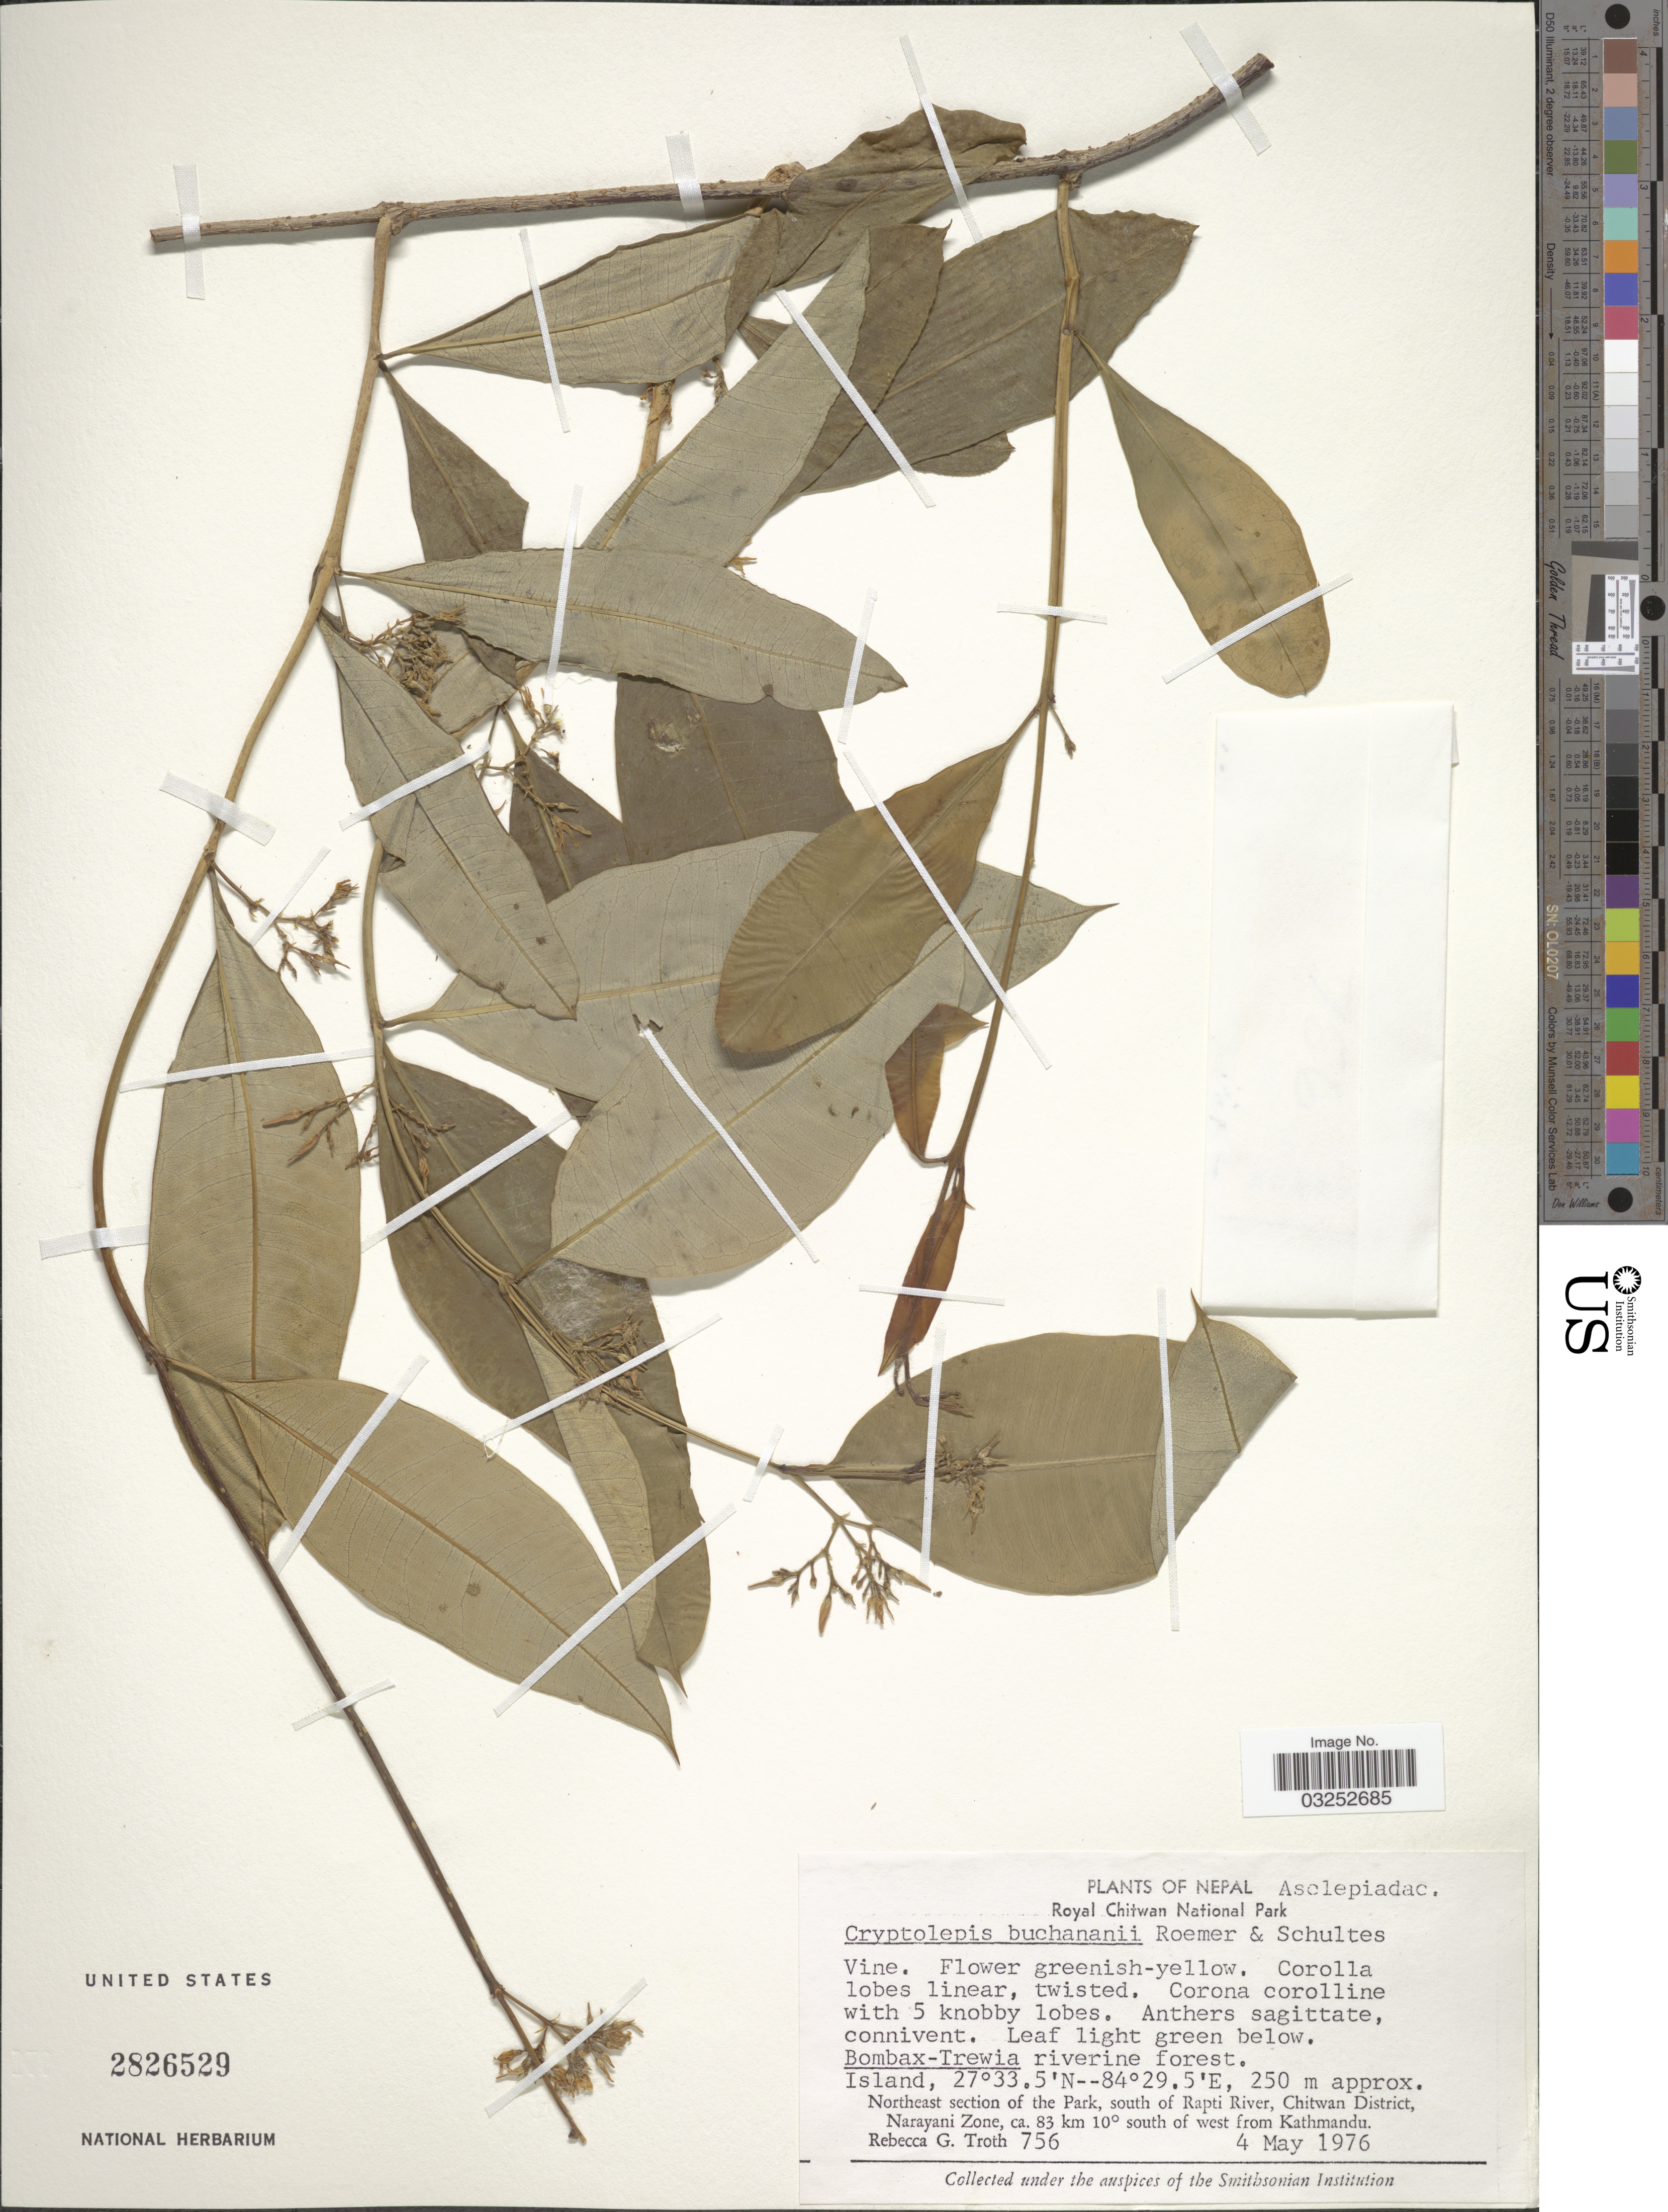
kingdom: Plantae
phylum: Tracheophyta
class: Magnoliopsida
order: Gentianales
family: Apocynaceae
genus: Cryptolepis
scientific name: Cryptolepis buchananii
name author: Roem. & Schult.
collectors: R. Troth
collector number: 756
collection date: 1976-05-04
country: Nepal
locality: Royal Chitwan National Park, Northeast section of the Park, south of Rapti River, Chitwan District, Narayani Zone, ca. 83 km 10º south of west from Kathmandu.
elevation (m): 250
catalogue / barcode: US 2826529